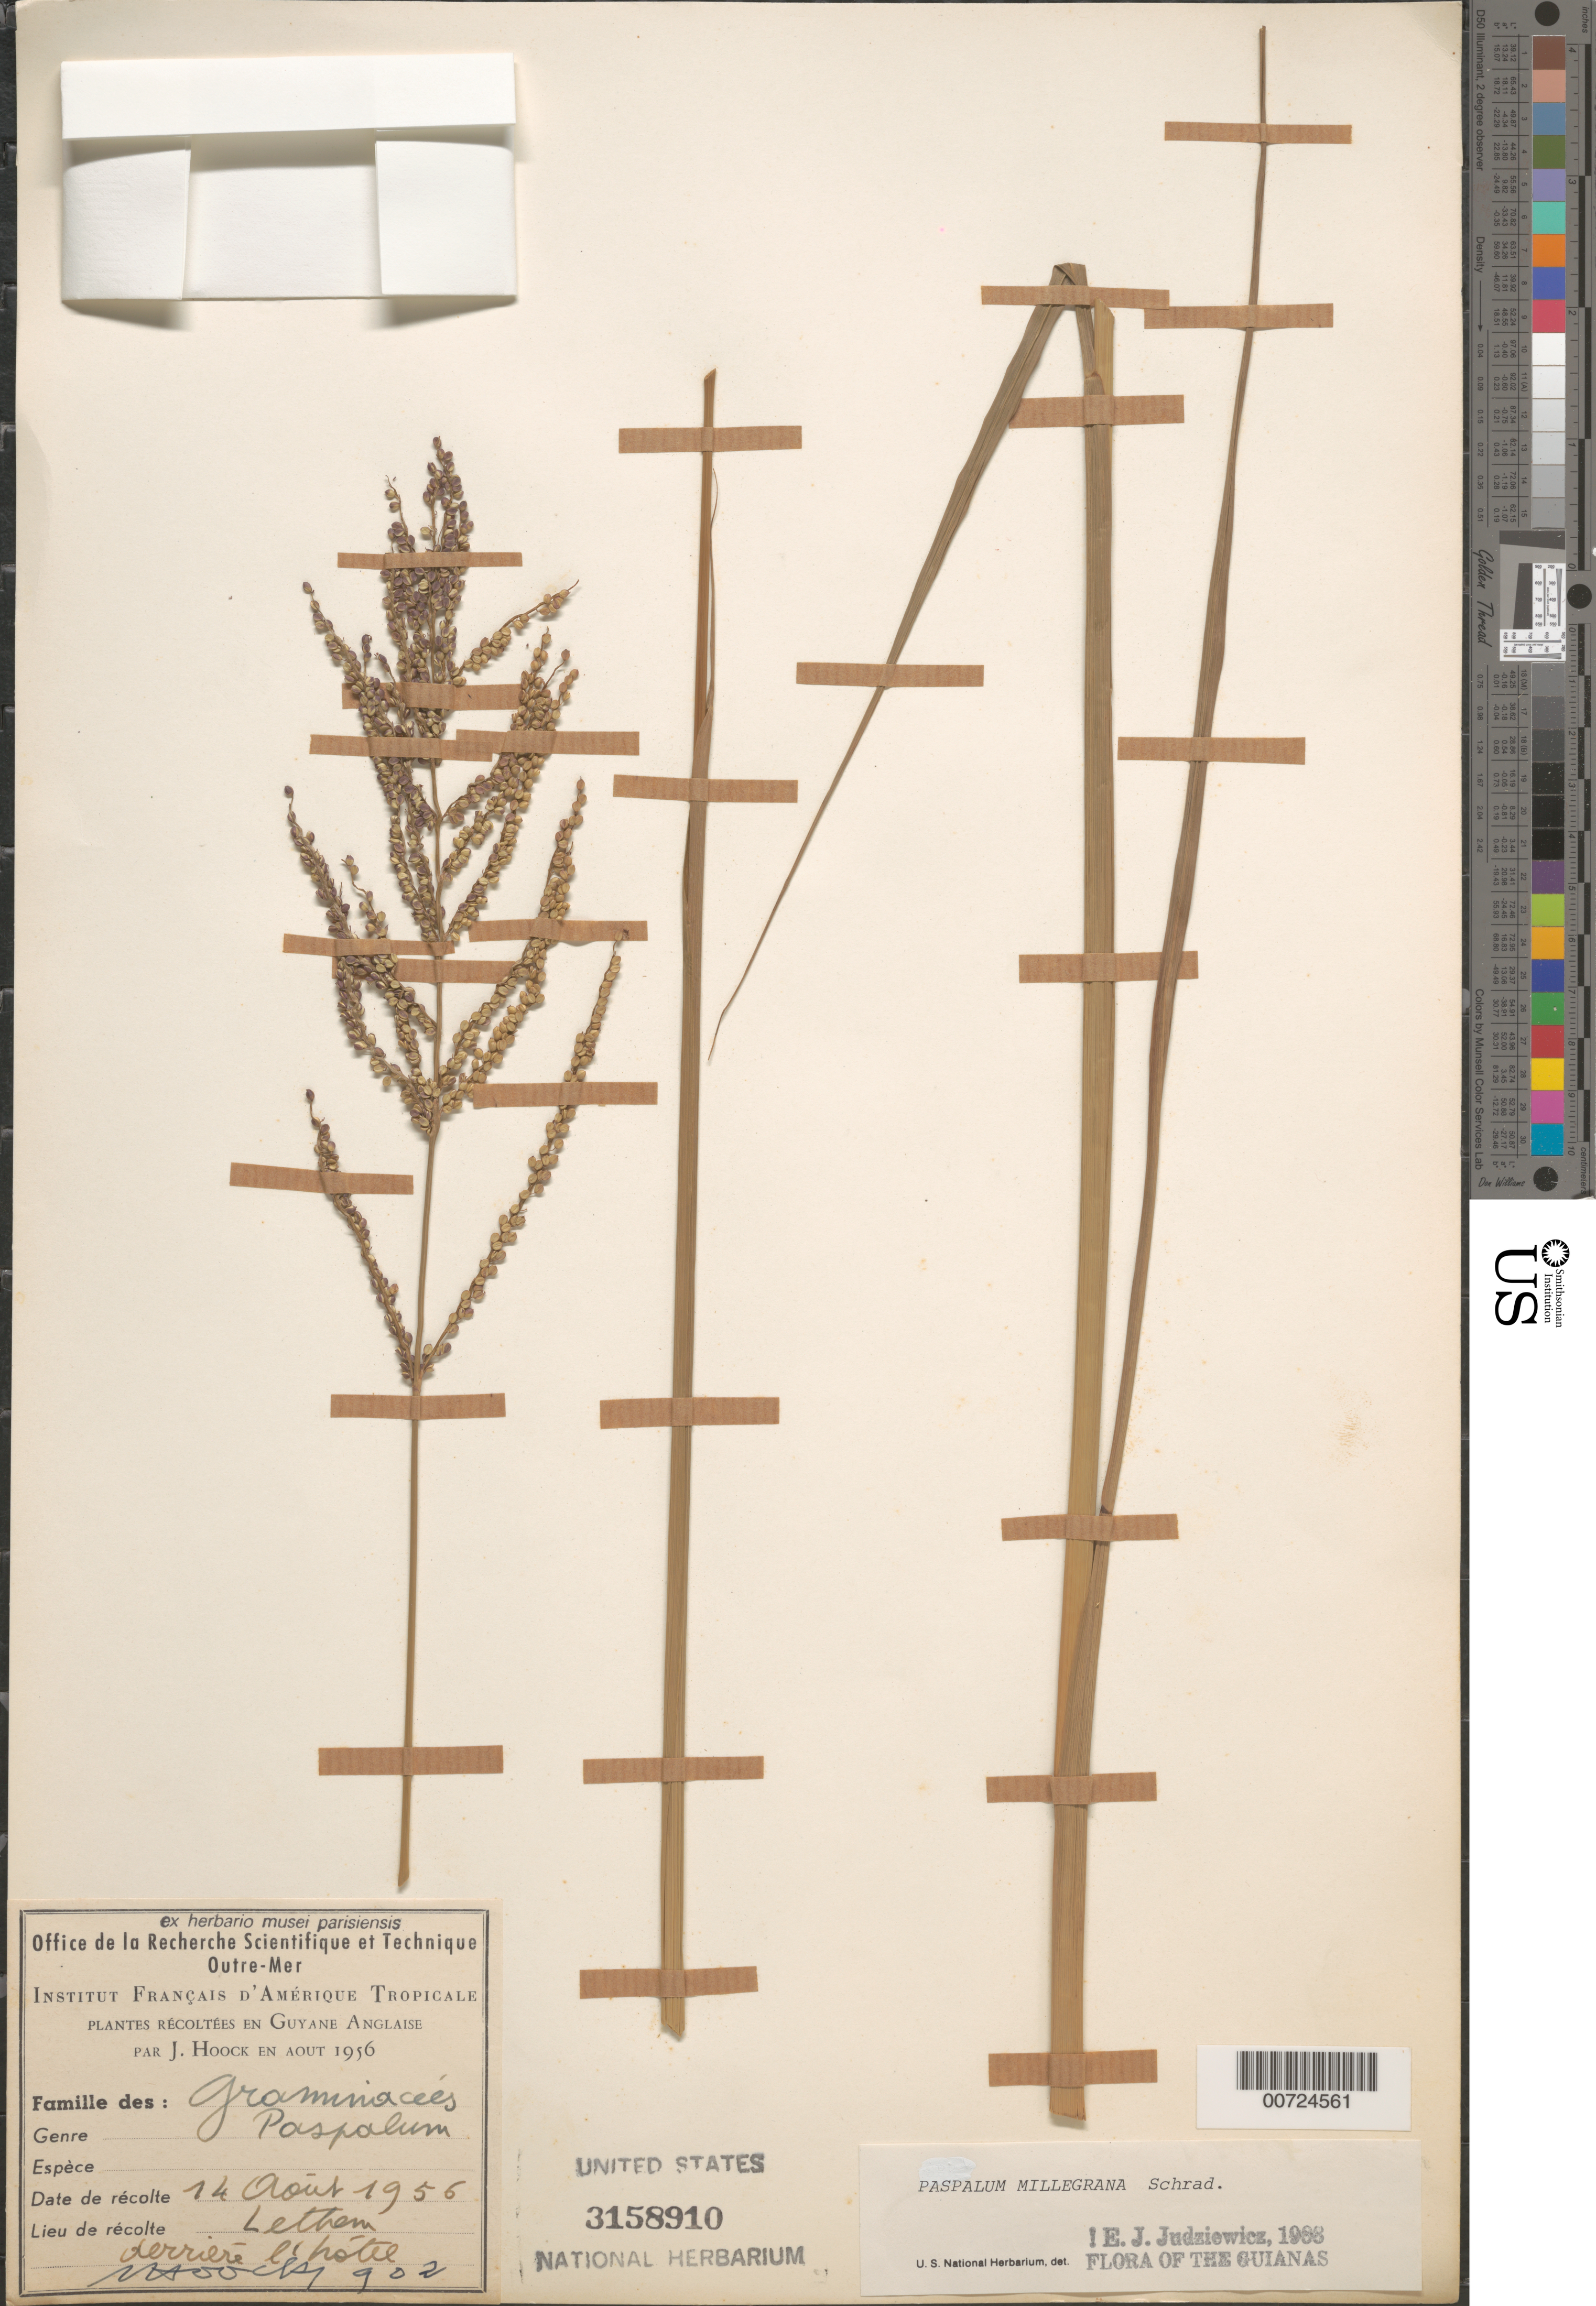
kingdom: Plantae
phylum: Tracheophyta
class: Liliopsida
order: Poales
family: Poaceae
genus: Paspalum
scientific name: Paspalum millegrana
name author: Schrad.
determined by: Judziewicz, E. J.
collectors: J. Hoock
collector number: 902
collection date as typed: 14-Aug-56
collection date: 1956-08-14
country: Guyana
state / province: U. Takutu-U. Essequibo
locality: Lethem, derriére l'hotel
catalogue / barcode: US 3158910